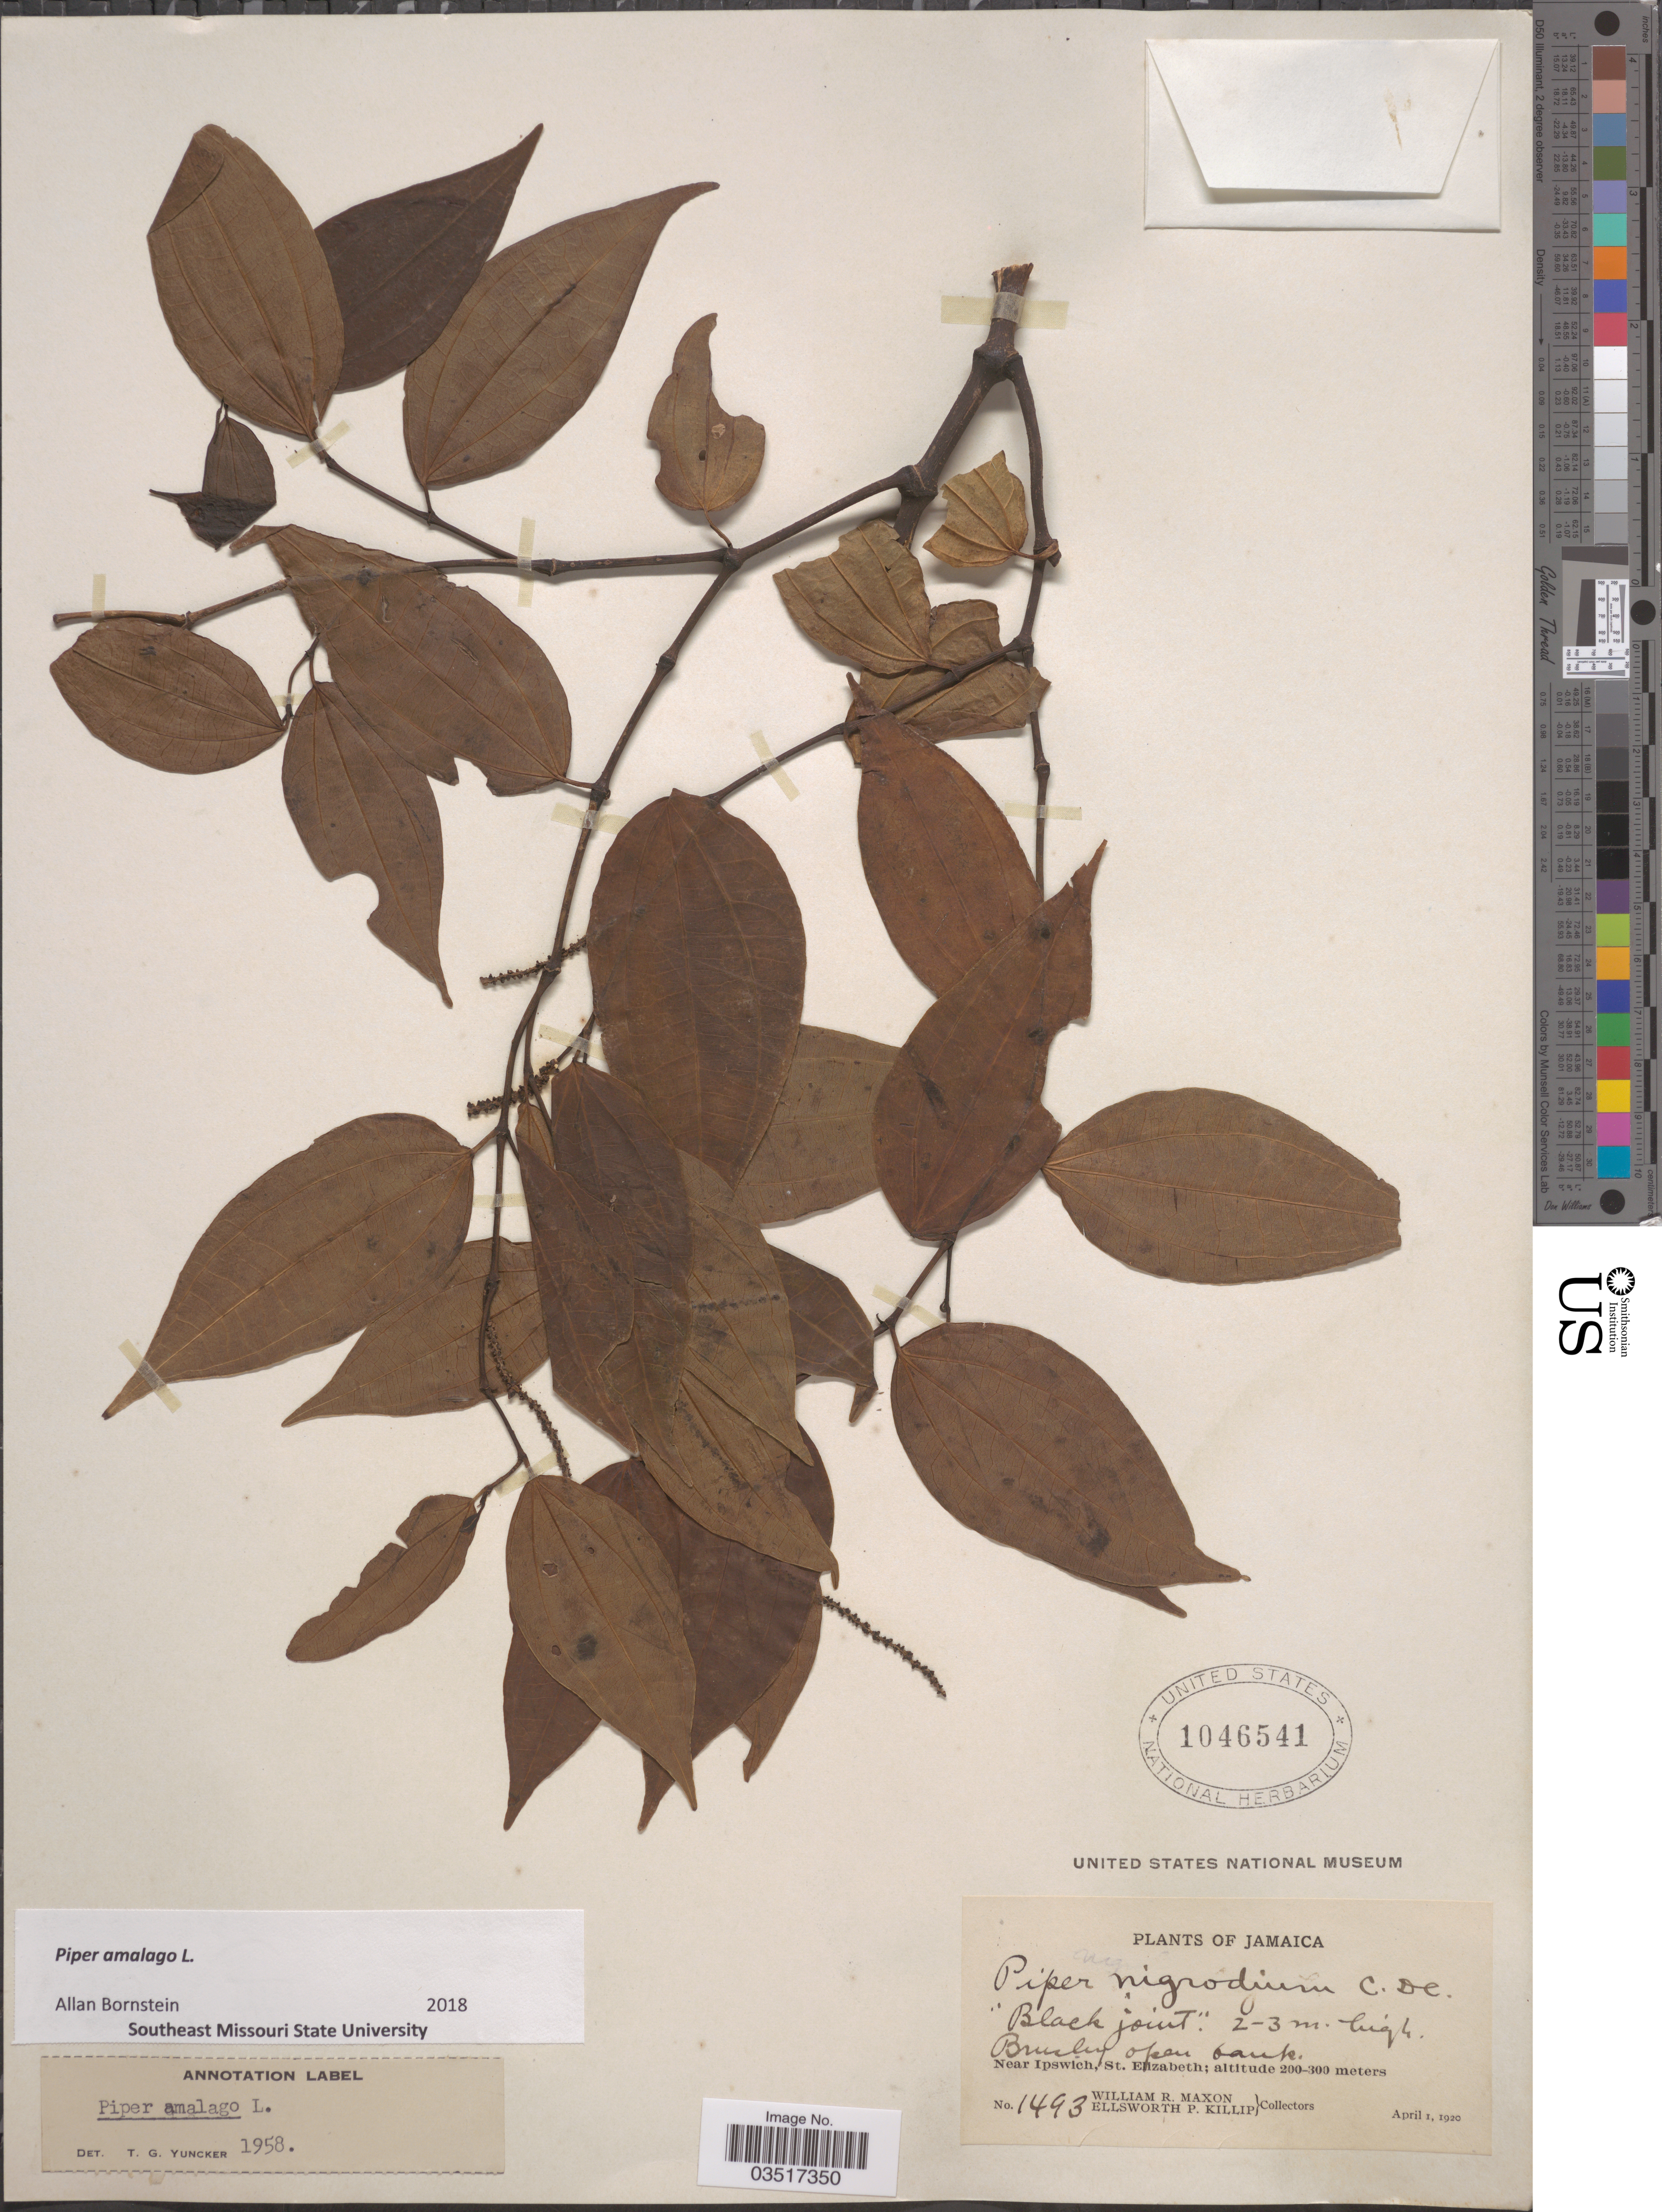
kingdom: Plantae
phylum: Tracheophyta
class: Magnoliopsida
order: Piperales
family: Piperaceae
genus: Piper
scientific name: Piper amalago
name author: L.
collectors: W. R. Maxon & E. P. Killip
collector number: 1493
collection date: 1920-04-01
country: Jamaica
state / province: Saint Elizabeth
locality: Near Ipswich.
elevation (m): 200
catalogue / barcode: US 1046541